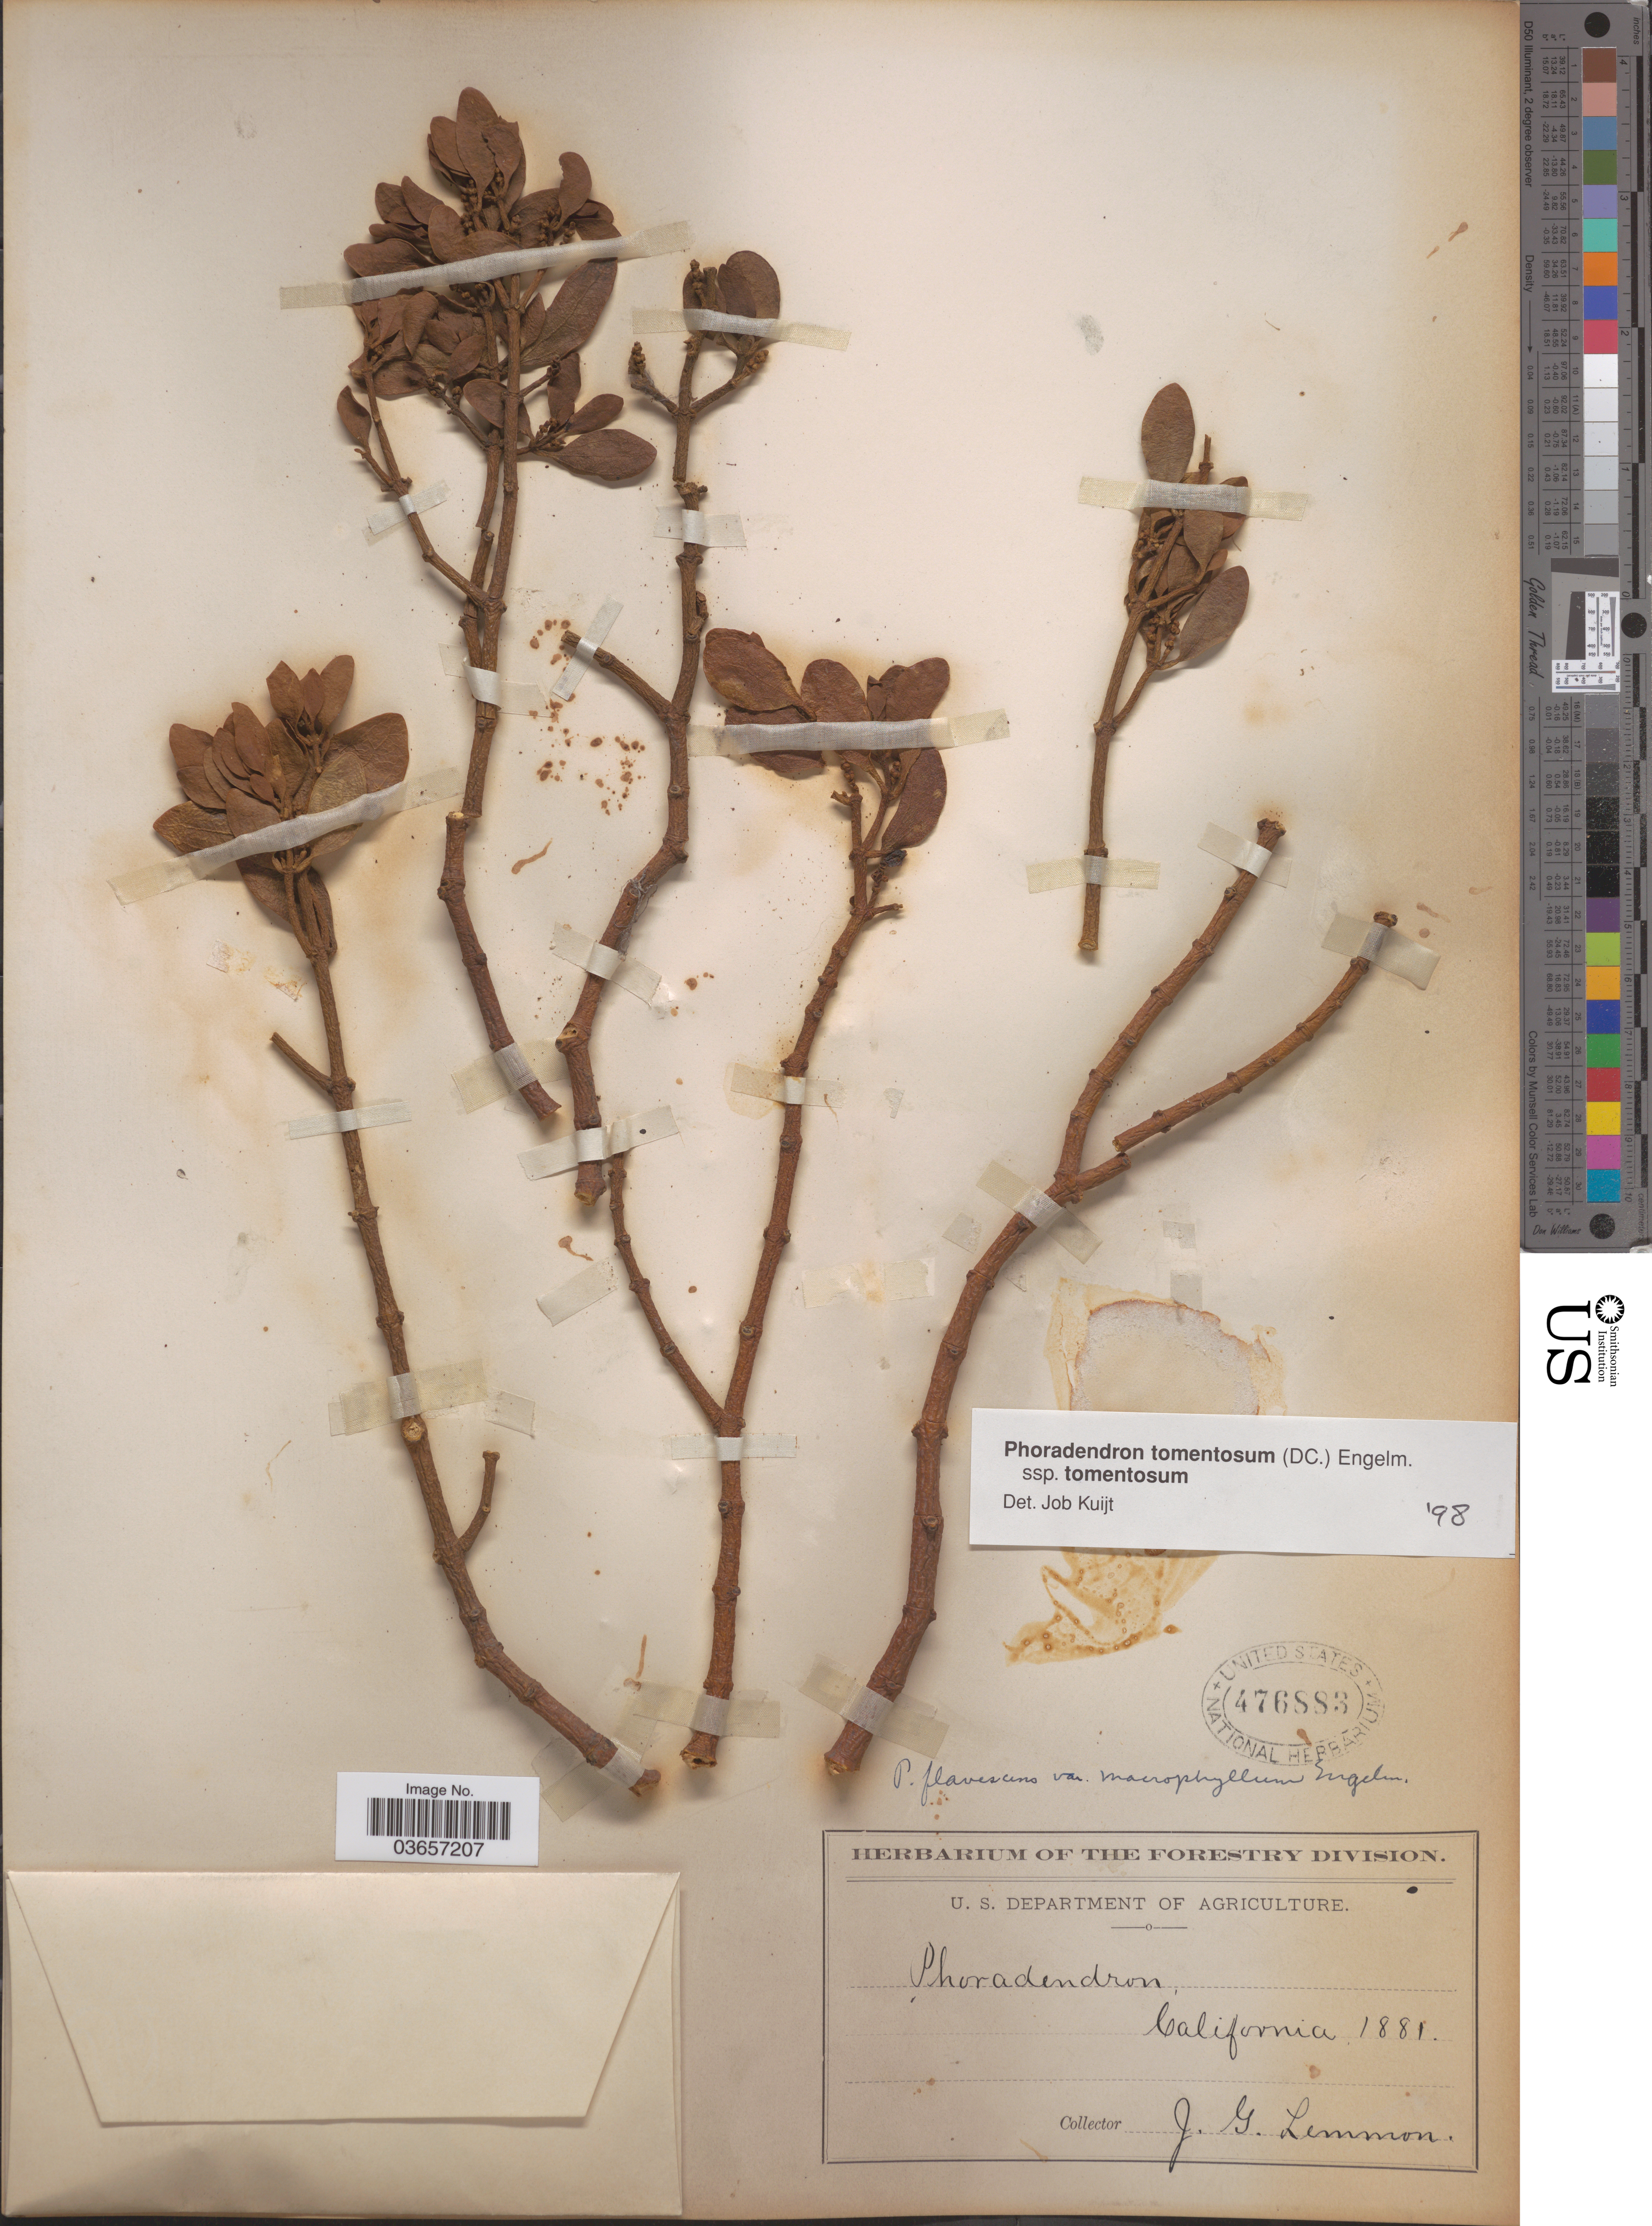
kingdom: Plantae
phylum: Tracheophyta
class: Magnoliopsida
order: Santalales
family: Viscaceae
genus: Phoradendron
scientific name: Phoradendron tomentosum subsp. tomentosum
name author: DC.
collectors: J. Lemmon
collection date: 1881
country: United States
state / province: California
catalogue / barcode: US 476883